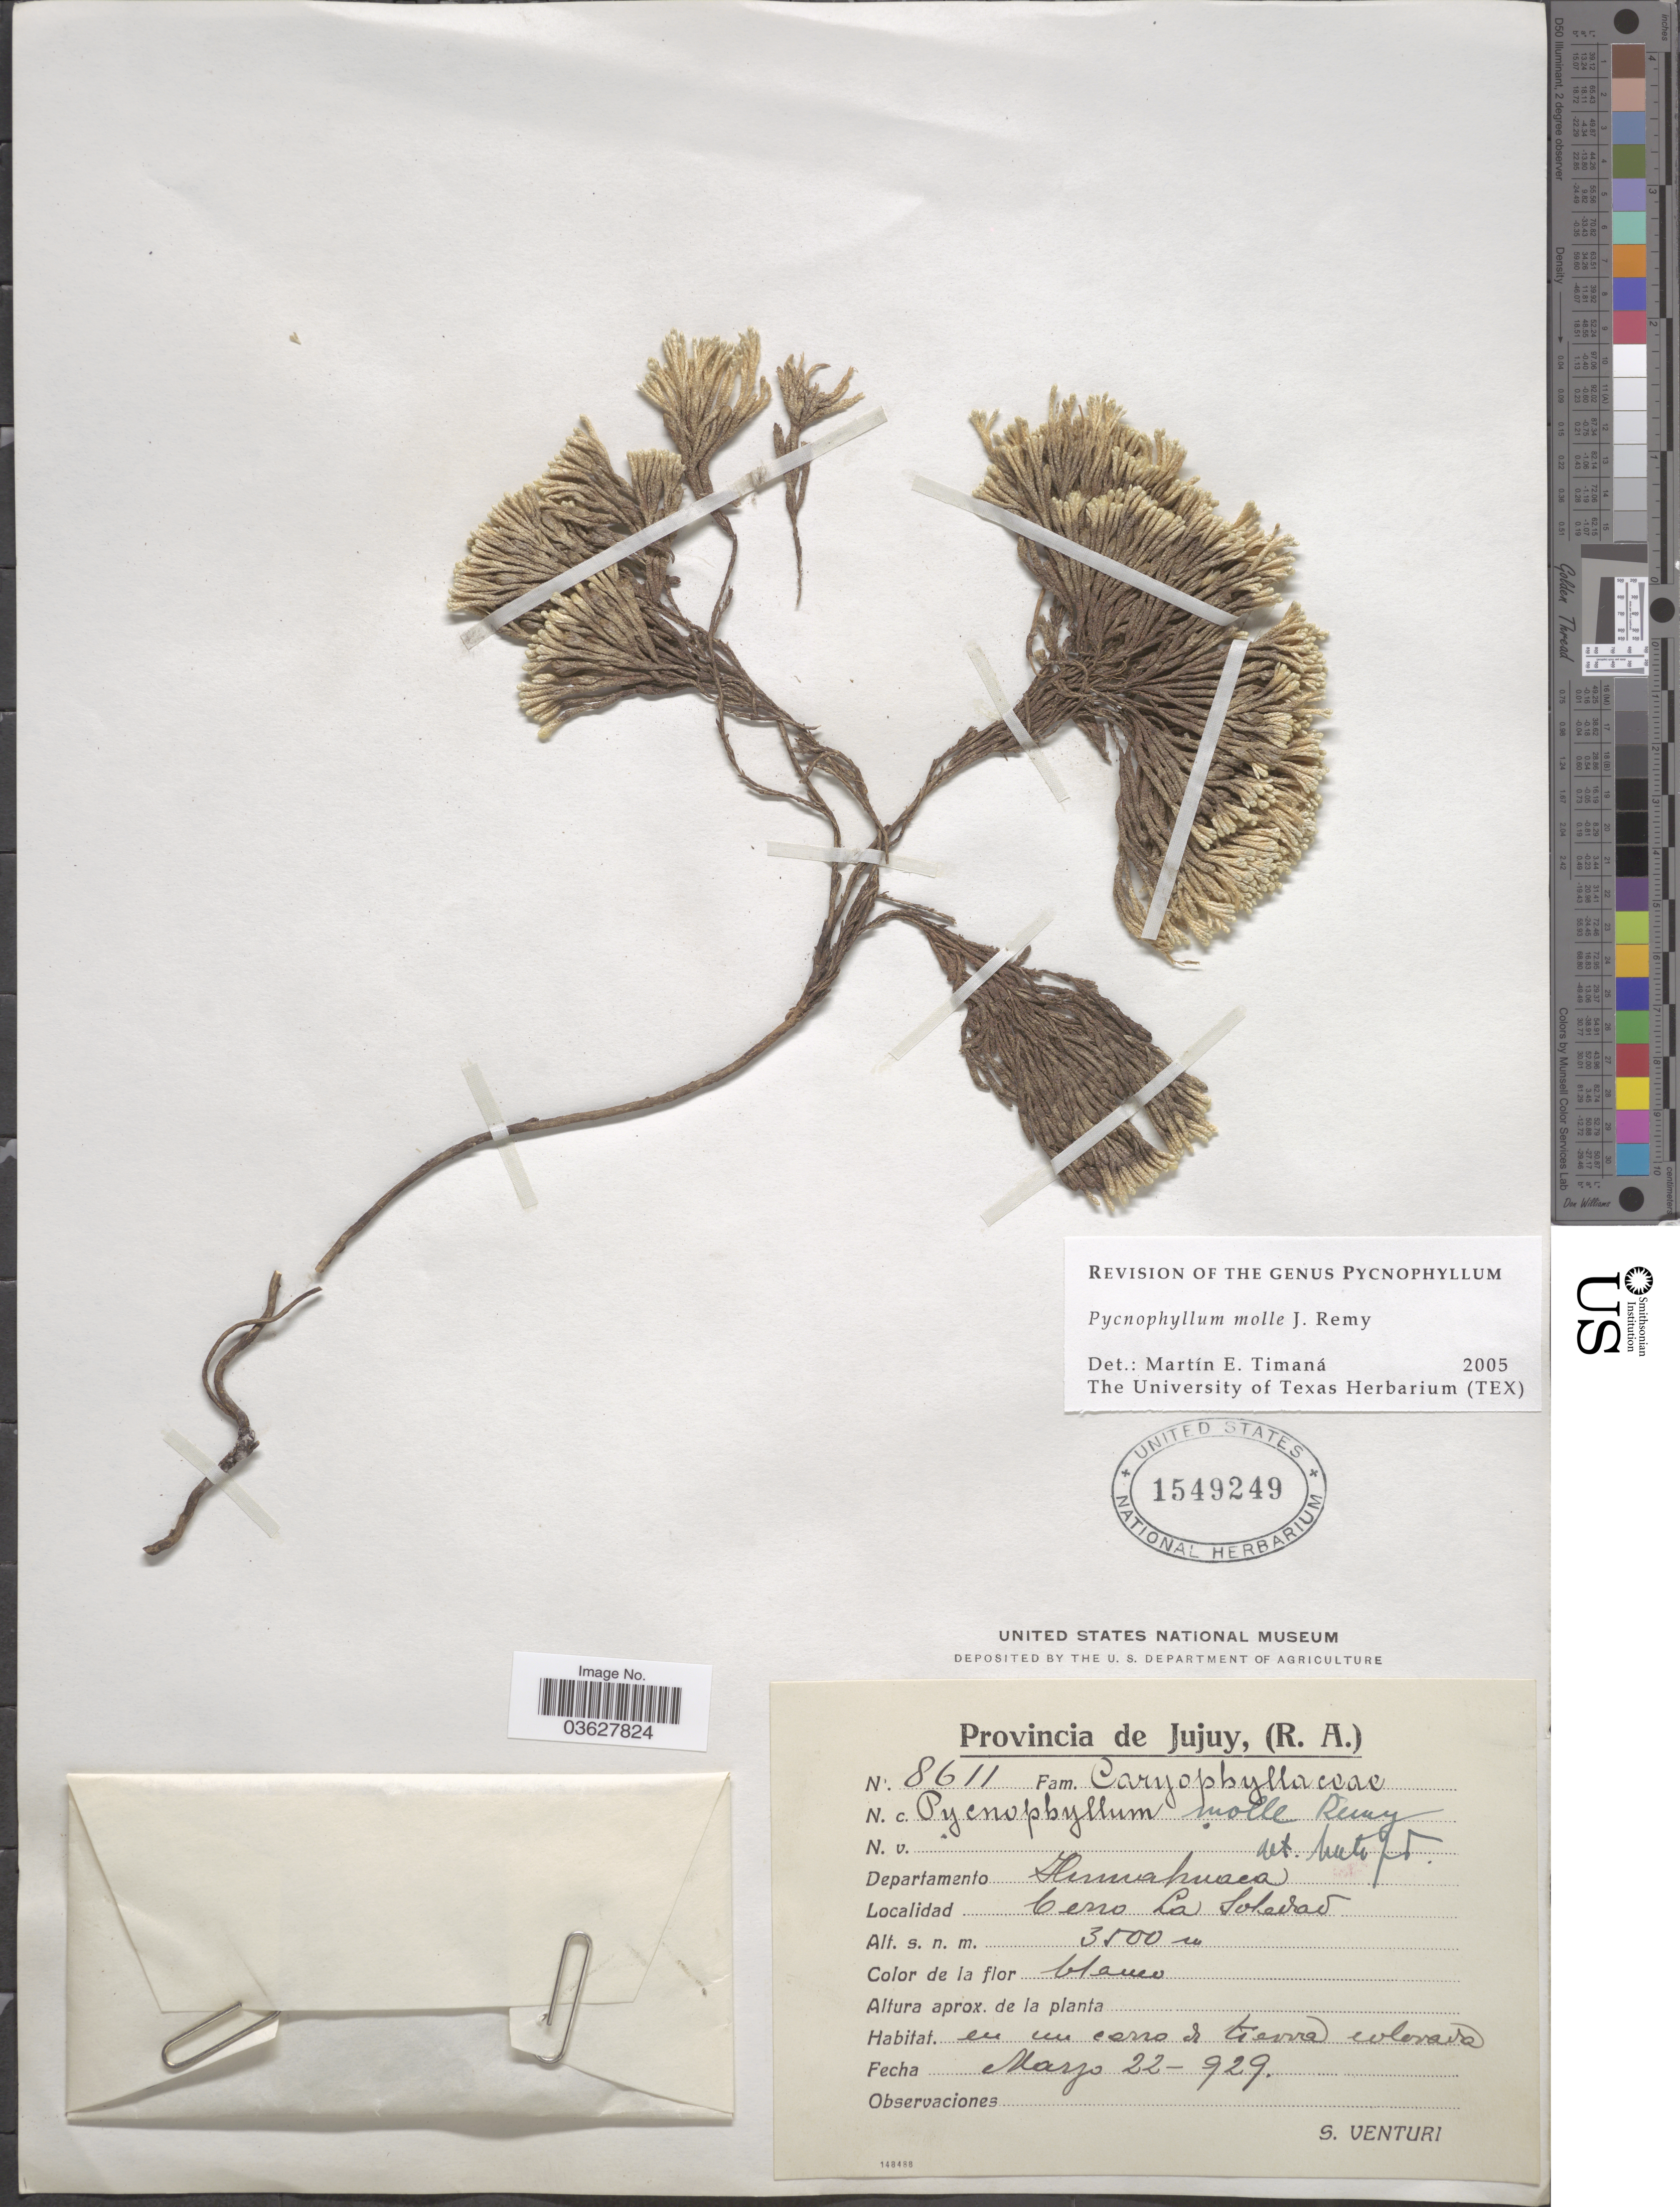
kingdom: Plantae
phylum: Tracheophyta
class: Magnoliopsida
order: Caryophyllales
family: Caryophyllaceae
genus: Pycnophyllum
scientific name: Pycnophyllum molle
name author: J. Rémy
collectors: S. Venturi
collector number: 8611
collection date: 1929-03-22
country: Argentina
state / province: Jujuy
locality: Departamento Humahuaca. Cerro La Soledad.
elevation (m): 3500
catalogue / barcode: US 1549249